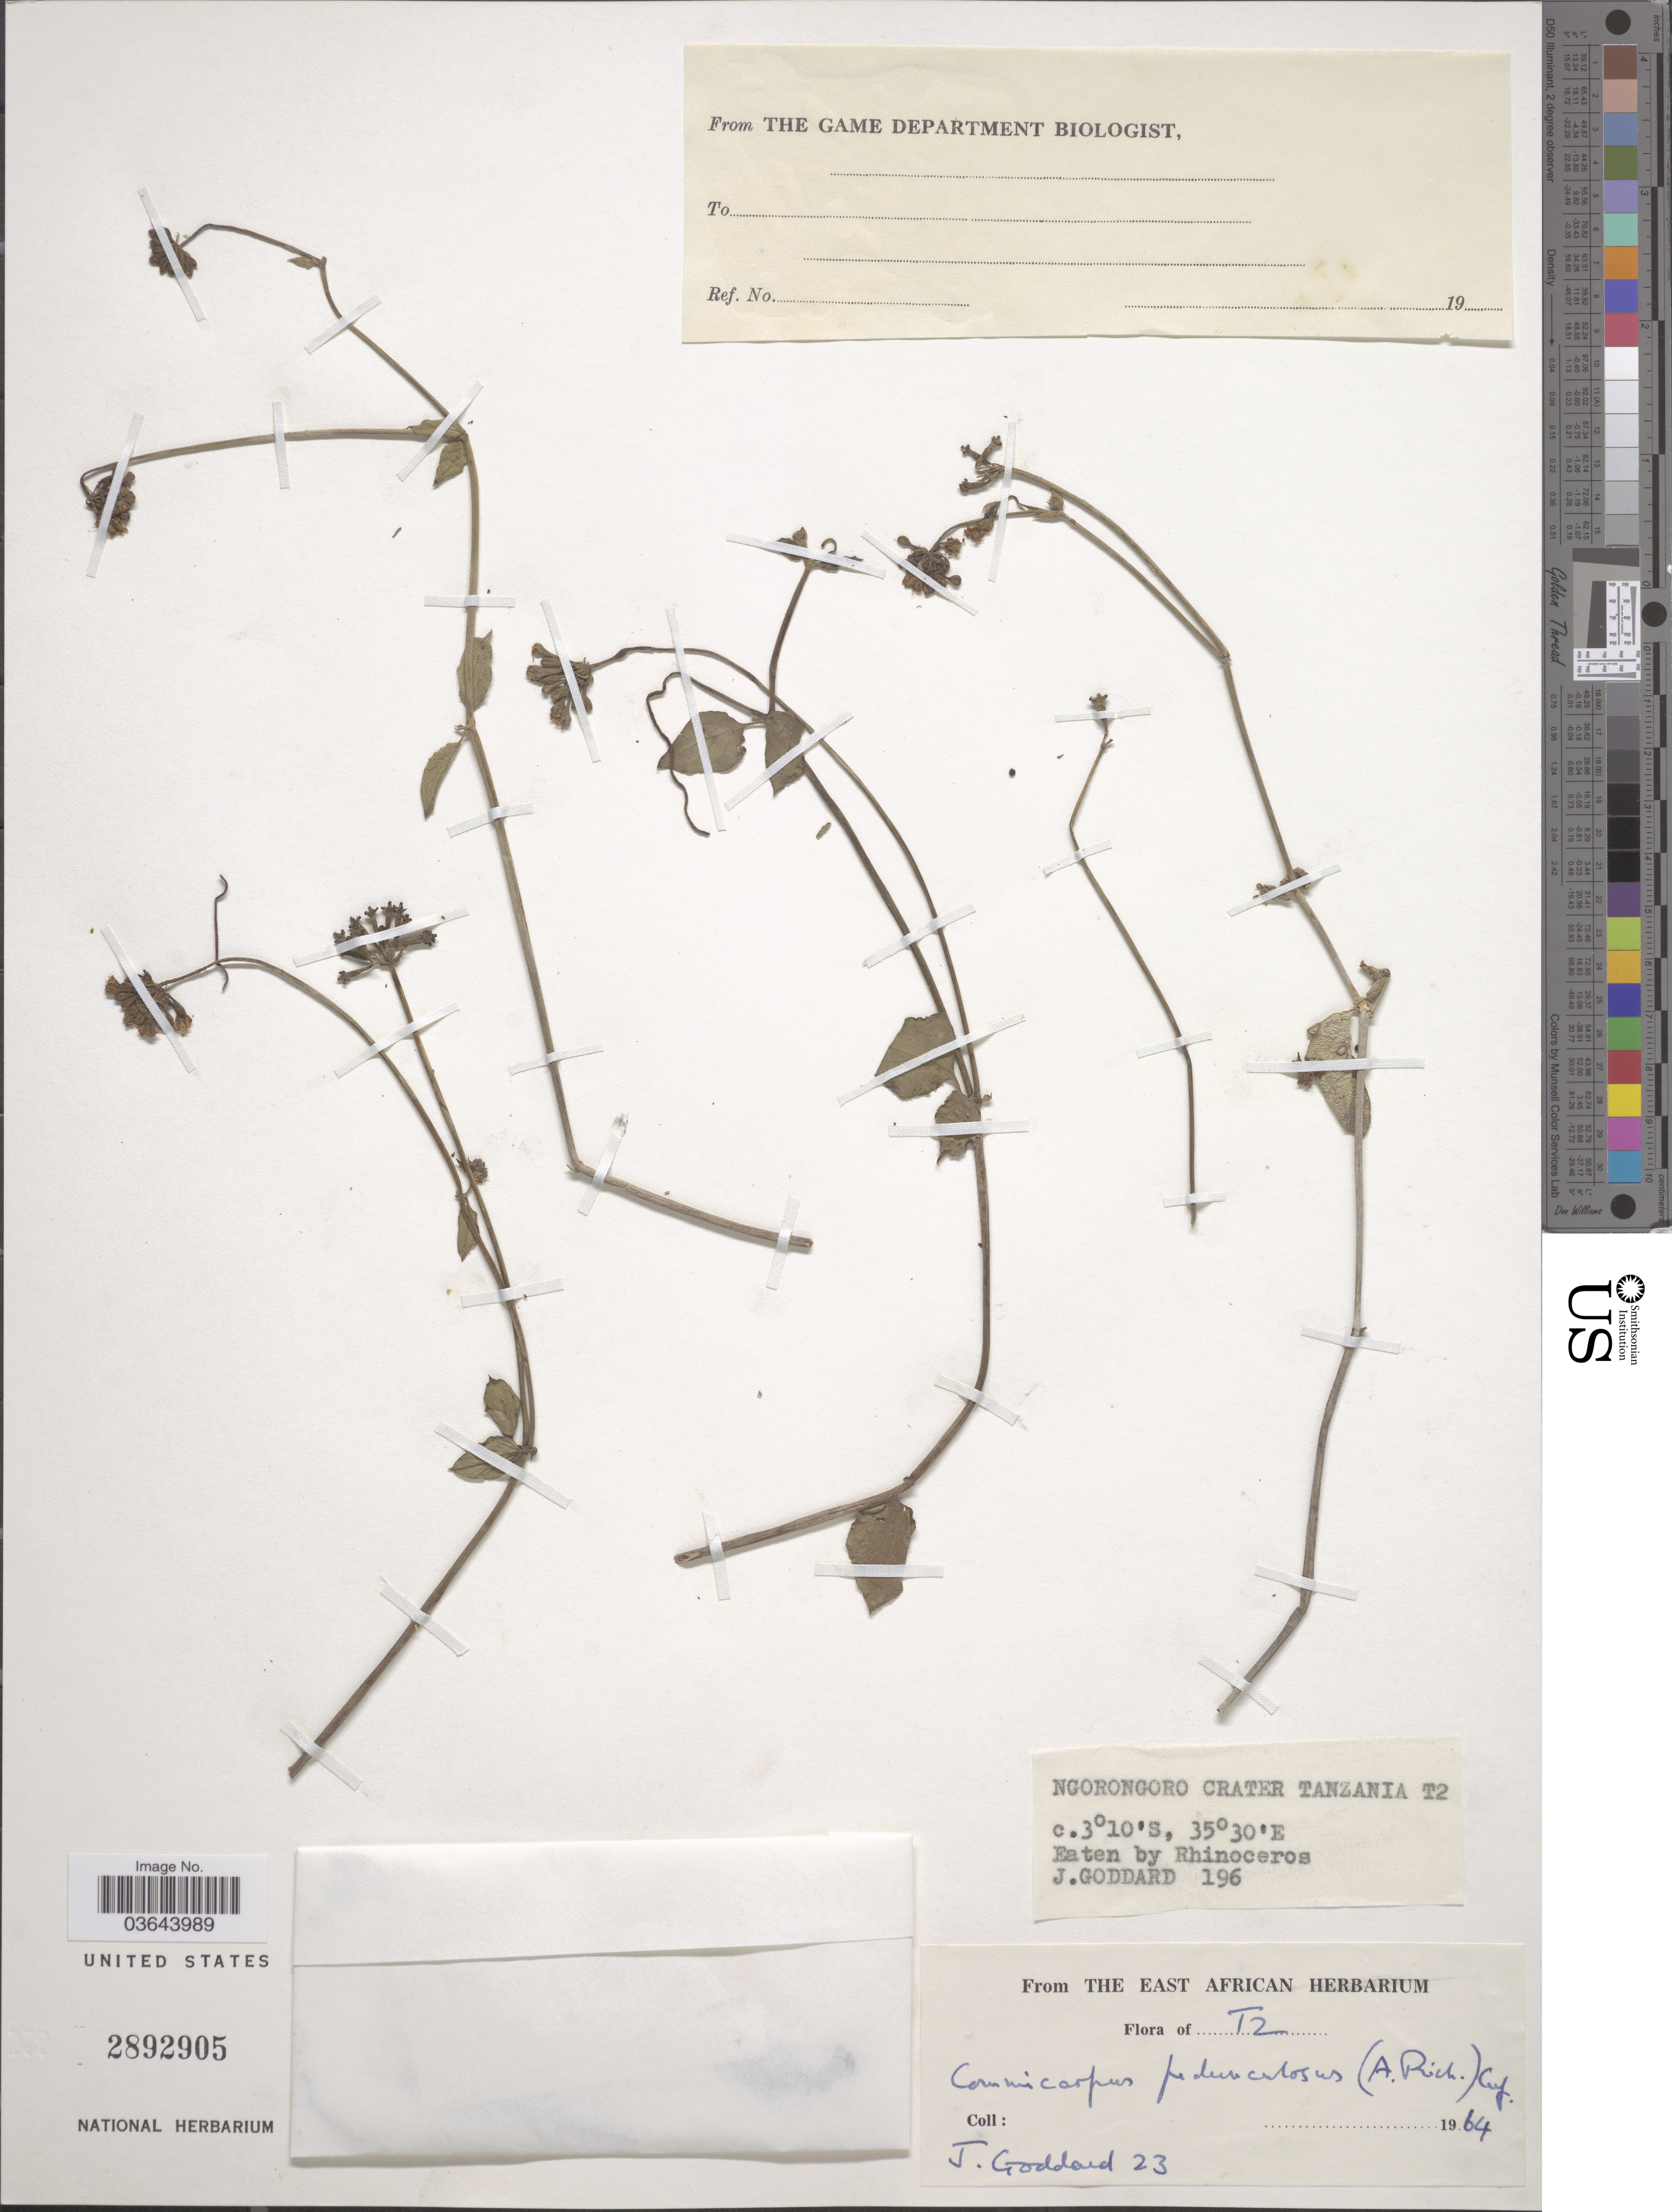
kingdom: Plantae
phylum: Tracheophyta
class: Magnoliopsida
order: Caryophyllales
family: Nyctaginaceae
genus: Boerhavia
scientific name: Boerhavia pedunculosa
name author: A. Rich.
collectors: J. Goddard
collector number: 196?/ 23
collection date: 1964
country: Tanzania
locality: Ngorongoro Crater T2.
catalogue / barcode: US 2892905